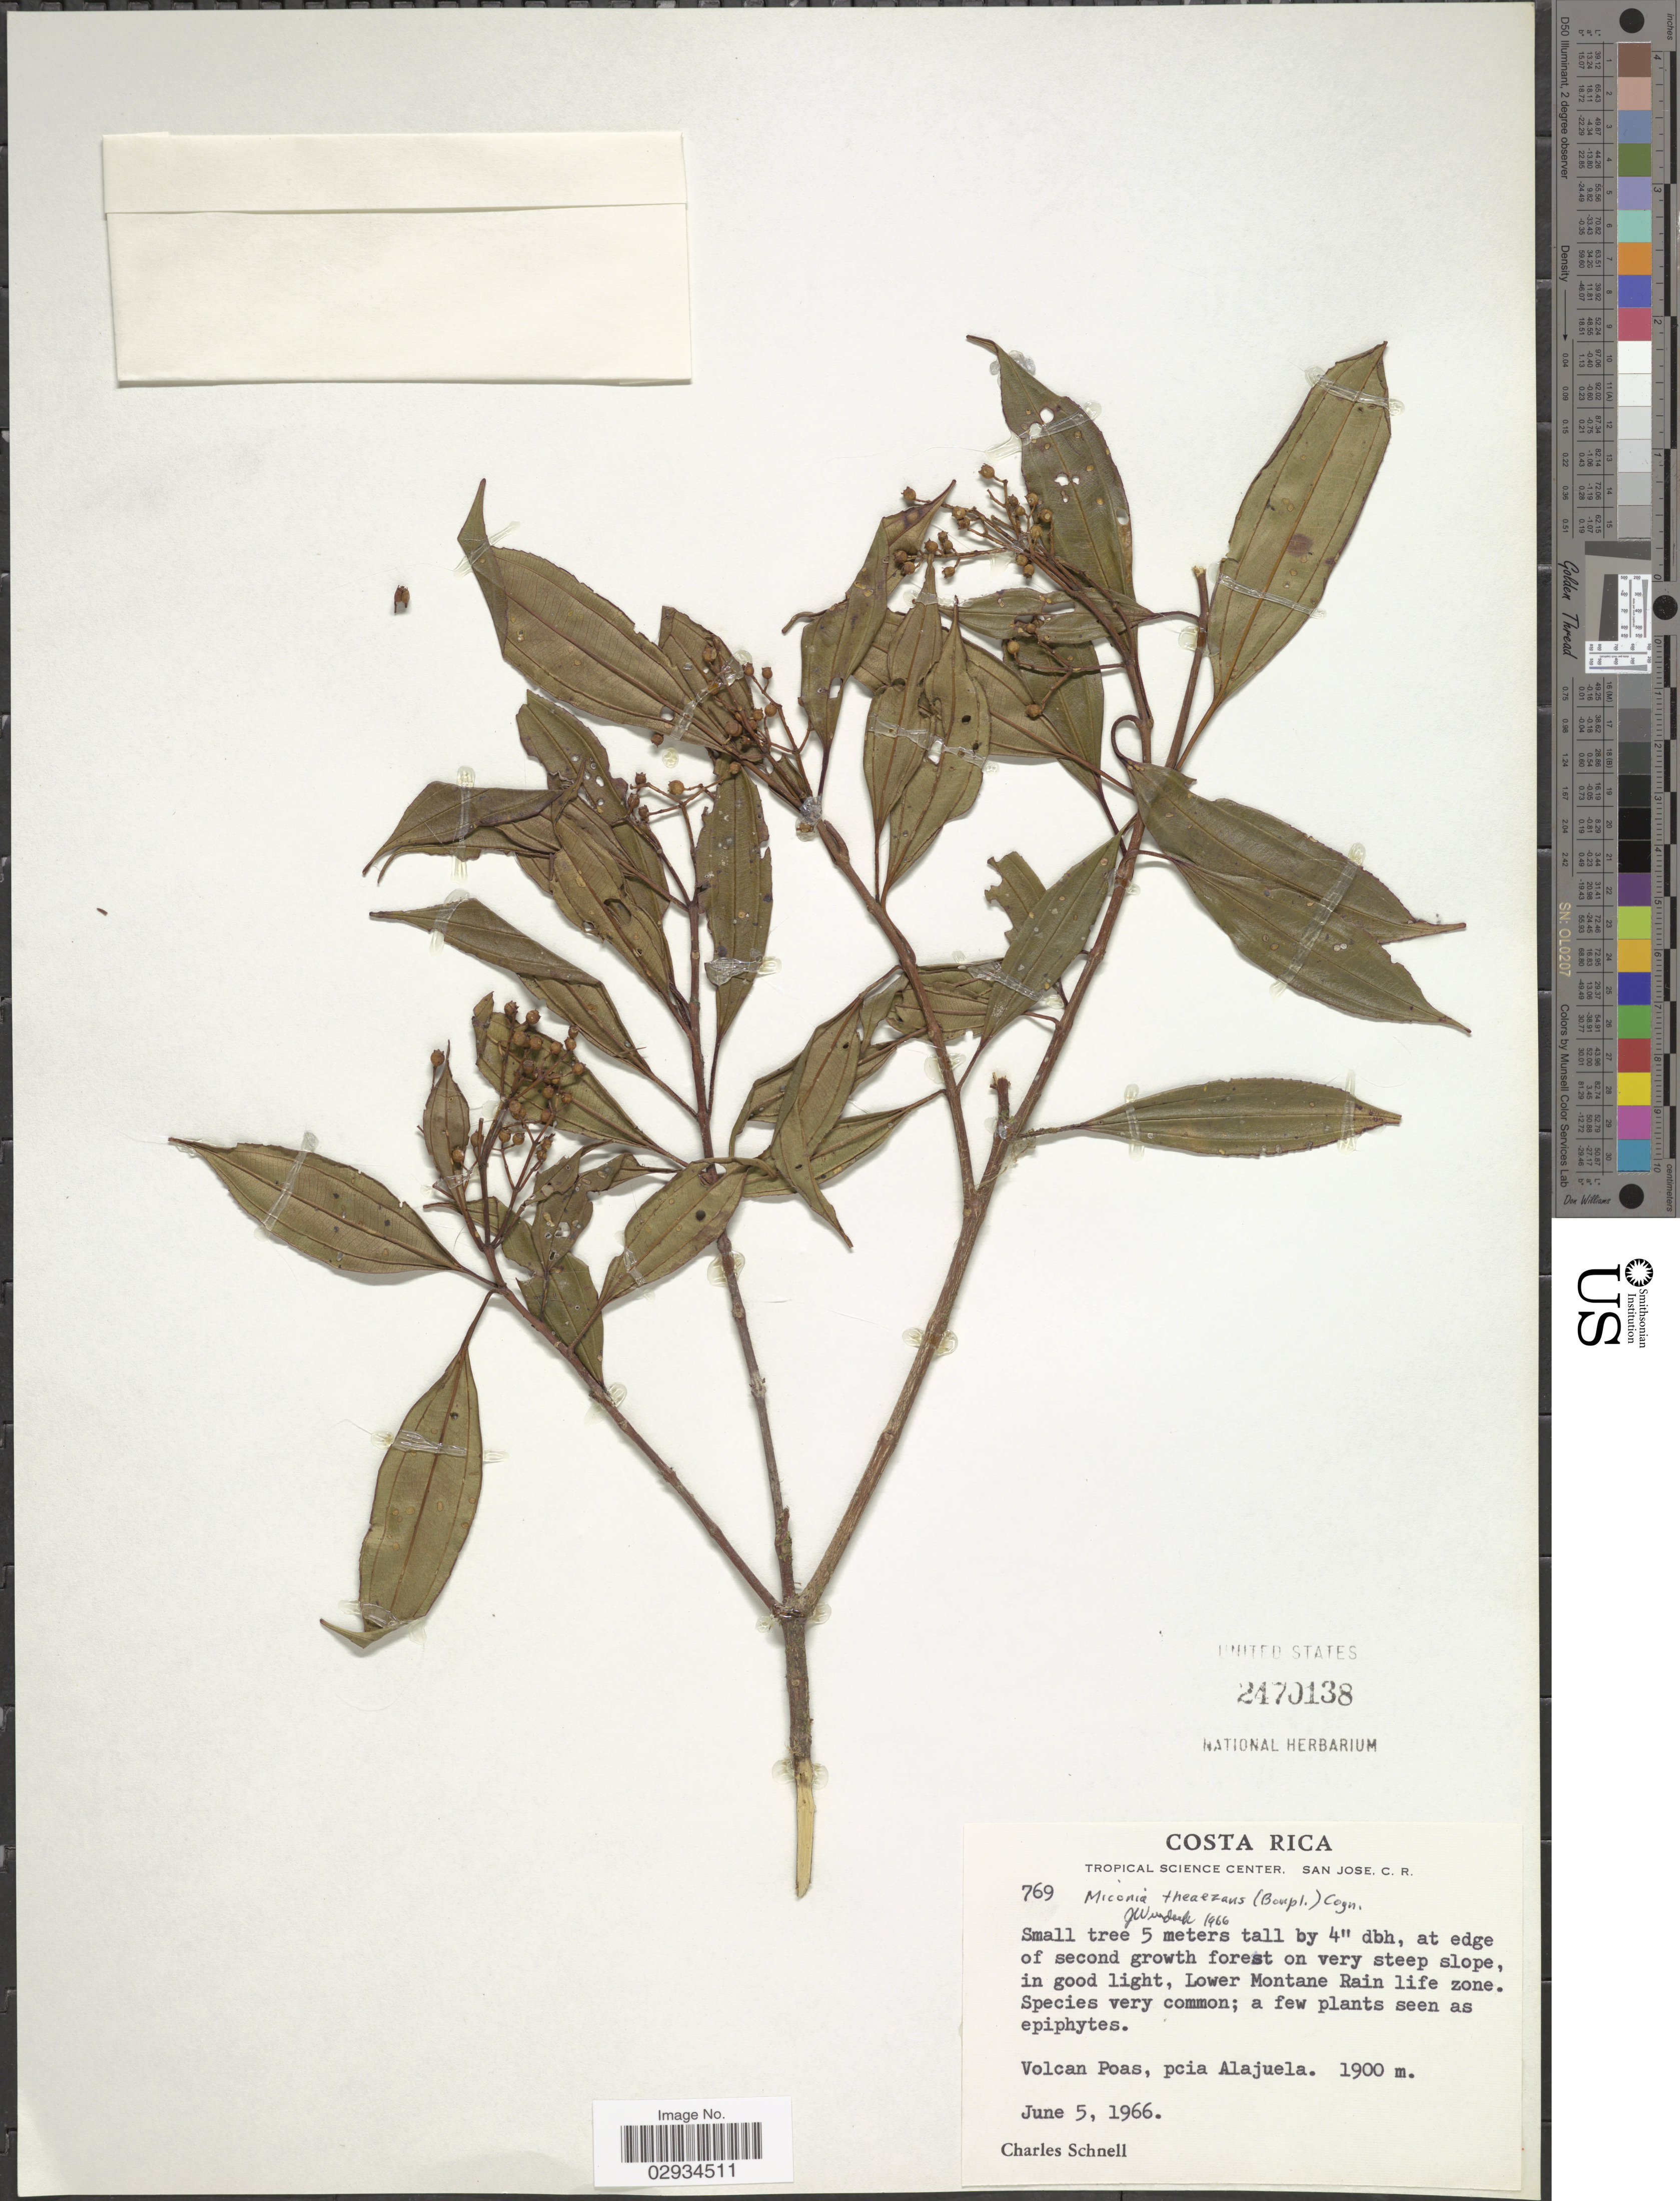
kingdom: Plantae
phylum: Tracheophyta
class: Magnoliopsida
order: Myrtales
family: Melastomataceae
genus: Miconia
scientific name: Miconia theizans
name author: (Bonpl.) Cogn.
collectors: C. Schnell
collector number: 769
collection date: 1966-06-05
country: Costa Rica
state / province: Alajuela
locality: Volcan Poas, pcia Alajuela.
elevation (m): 1900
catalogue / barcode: US 2470138